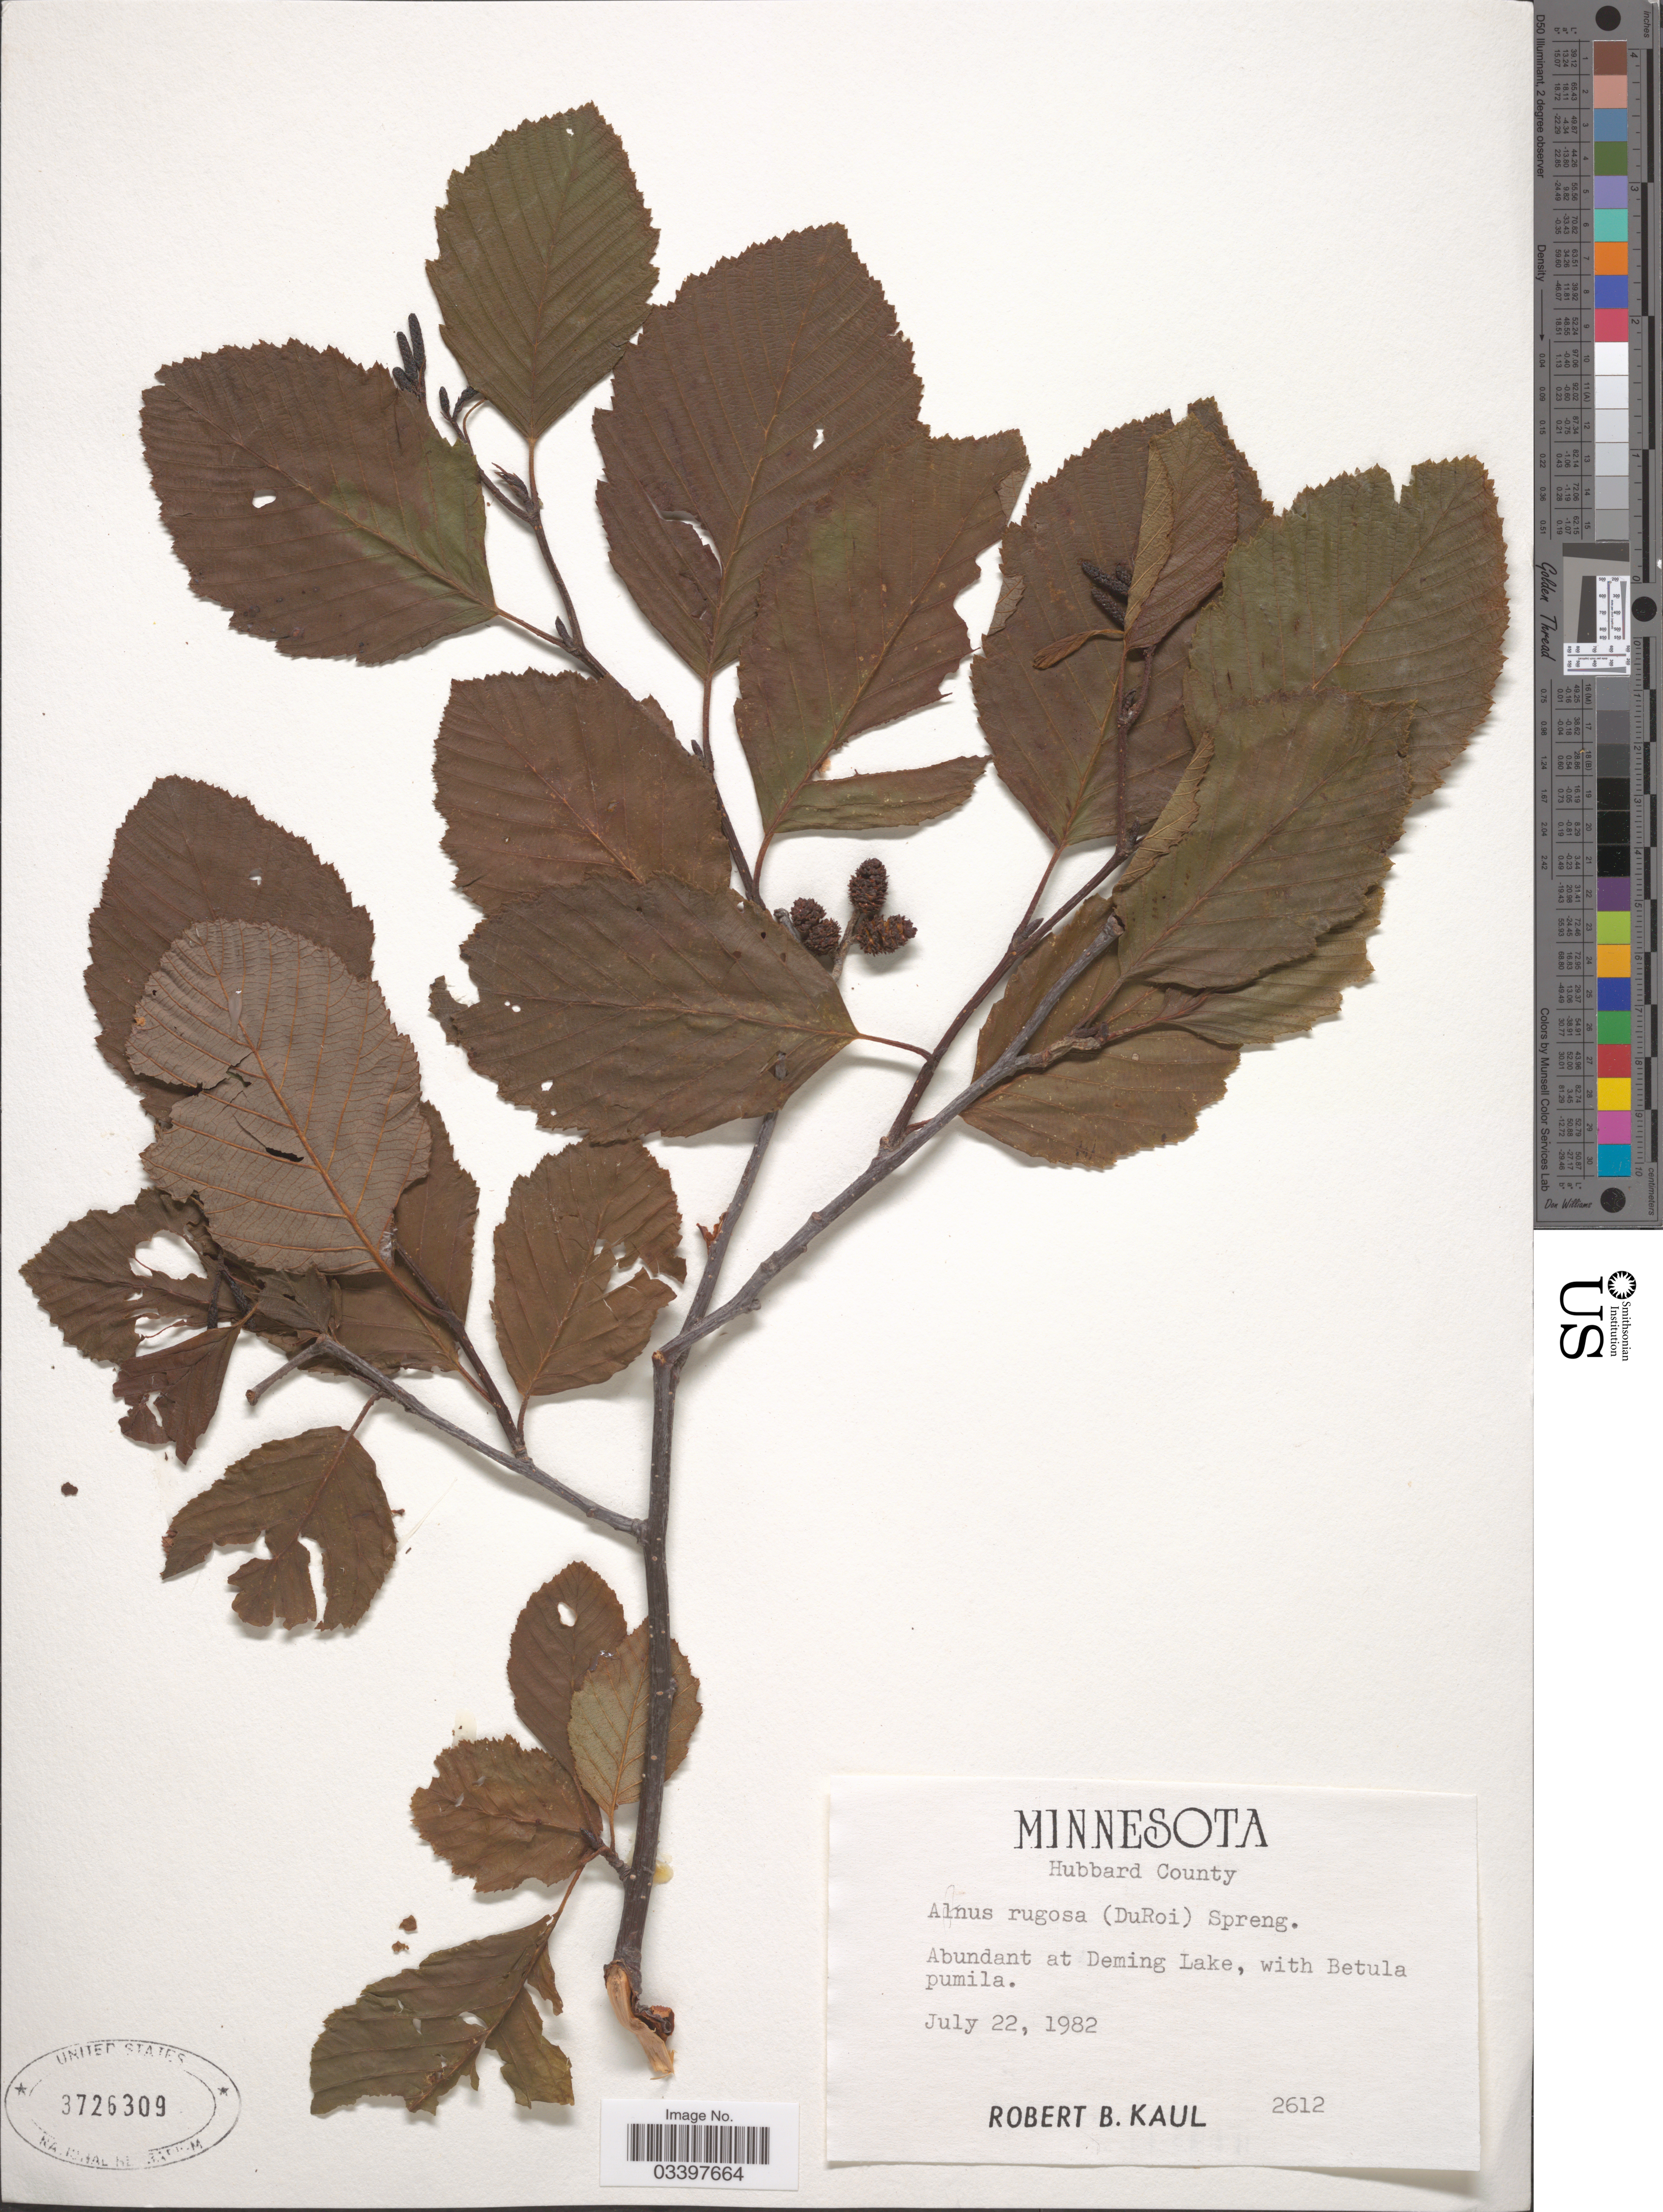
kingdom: Plantae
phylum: Tracheophyta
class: Magnoliopsida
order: Fagales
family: Betulaceae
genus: Alnus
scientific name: Alnus incana subsp. rugosa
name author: (Du Roi) R.T. Clausen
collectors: R. Kaul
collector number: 2612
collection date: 1982-07-22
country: United States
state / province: Minnesota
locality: Hubbard County, Abundant at Deming Lake.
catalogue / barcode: US 3726309